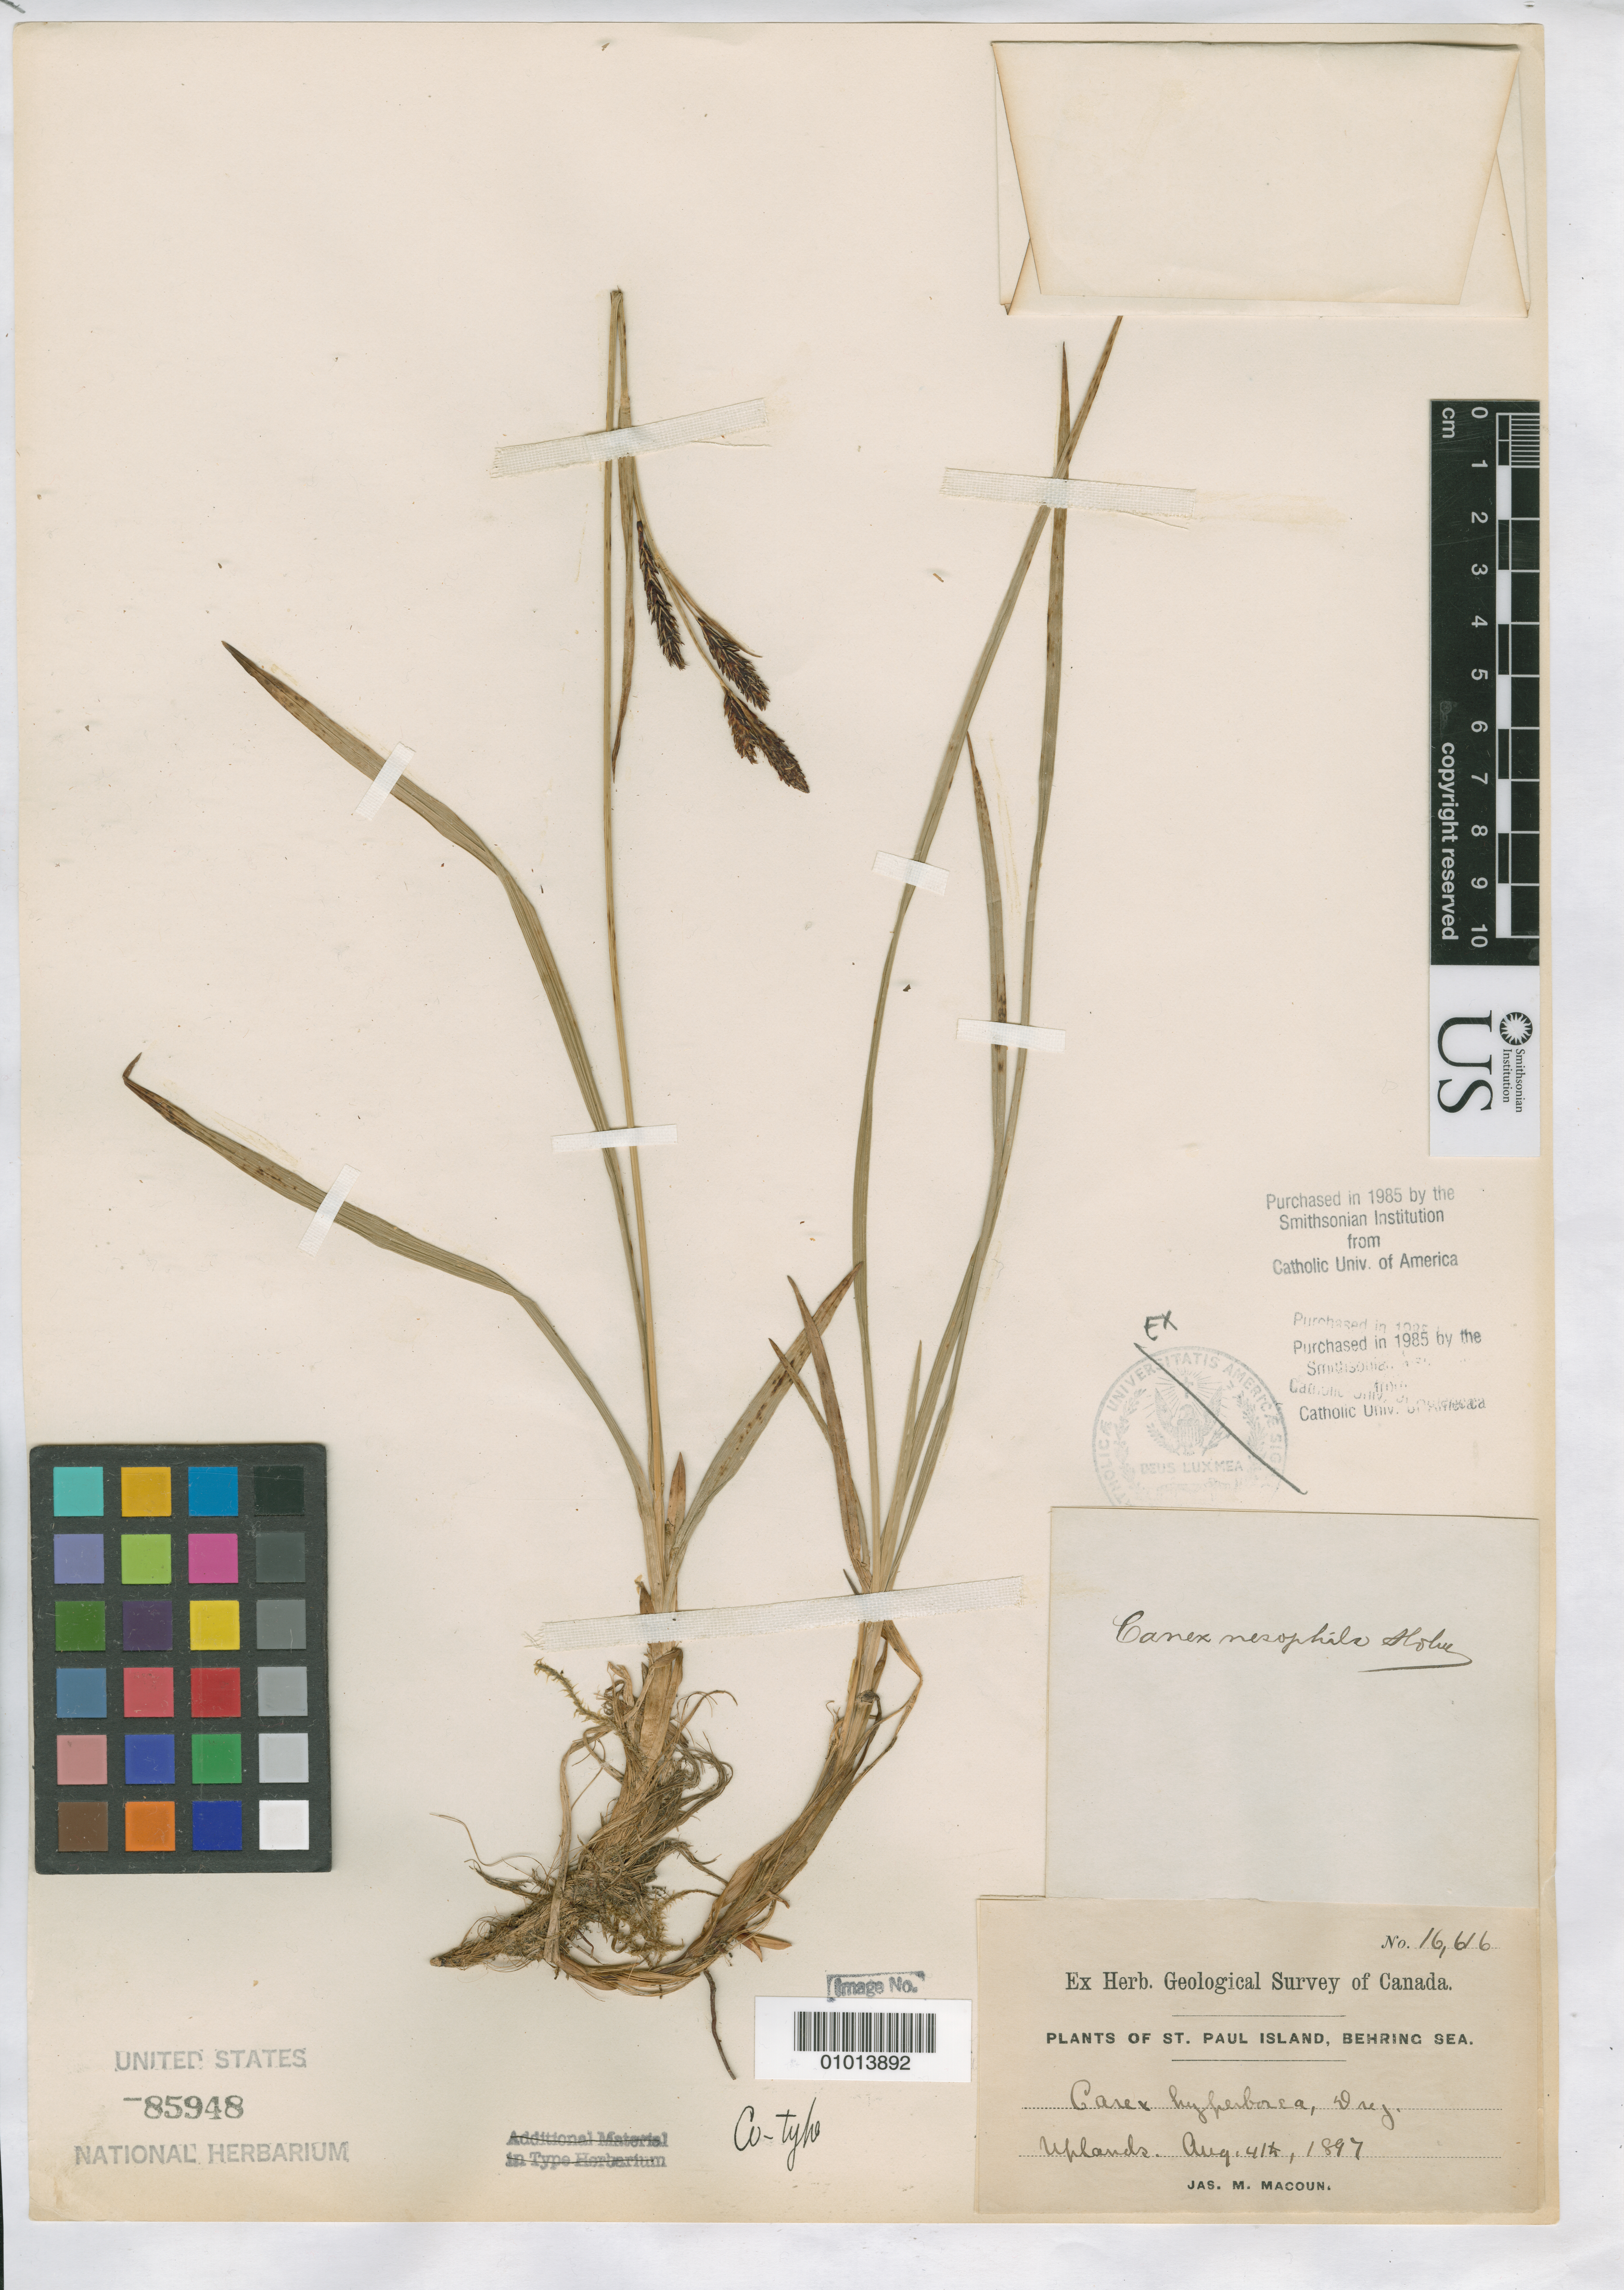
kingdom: Plantae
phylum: Tracheophyta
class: Liliopsida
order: Poales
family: Cyperaceae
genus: Carex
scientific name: Carex nesophila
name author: Holm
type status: Isosyntype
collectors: J. M. Macoun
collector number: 16616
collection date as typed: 14 Aug 1897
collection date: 1897-08-14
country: United States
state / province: Alaska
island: St. Paul Island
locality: St. Paul I. Behring Sea.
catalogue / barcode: US 85948